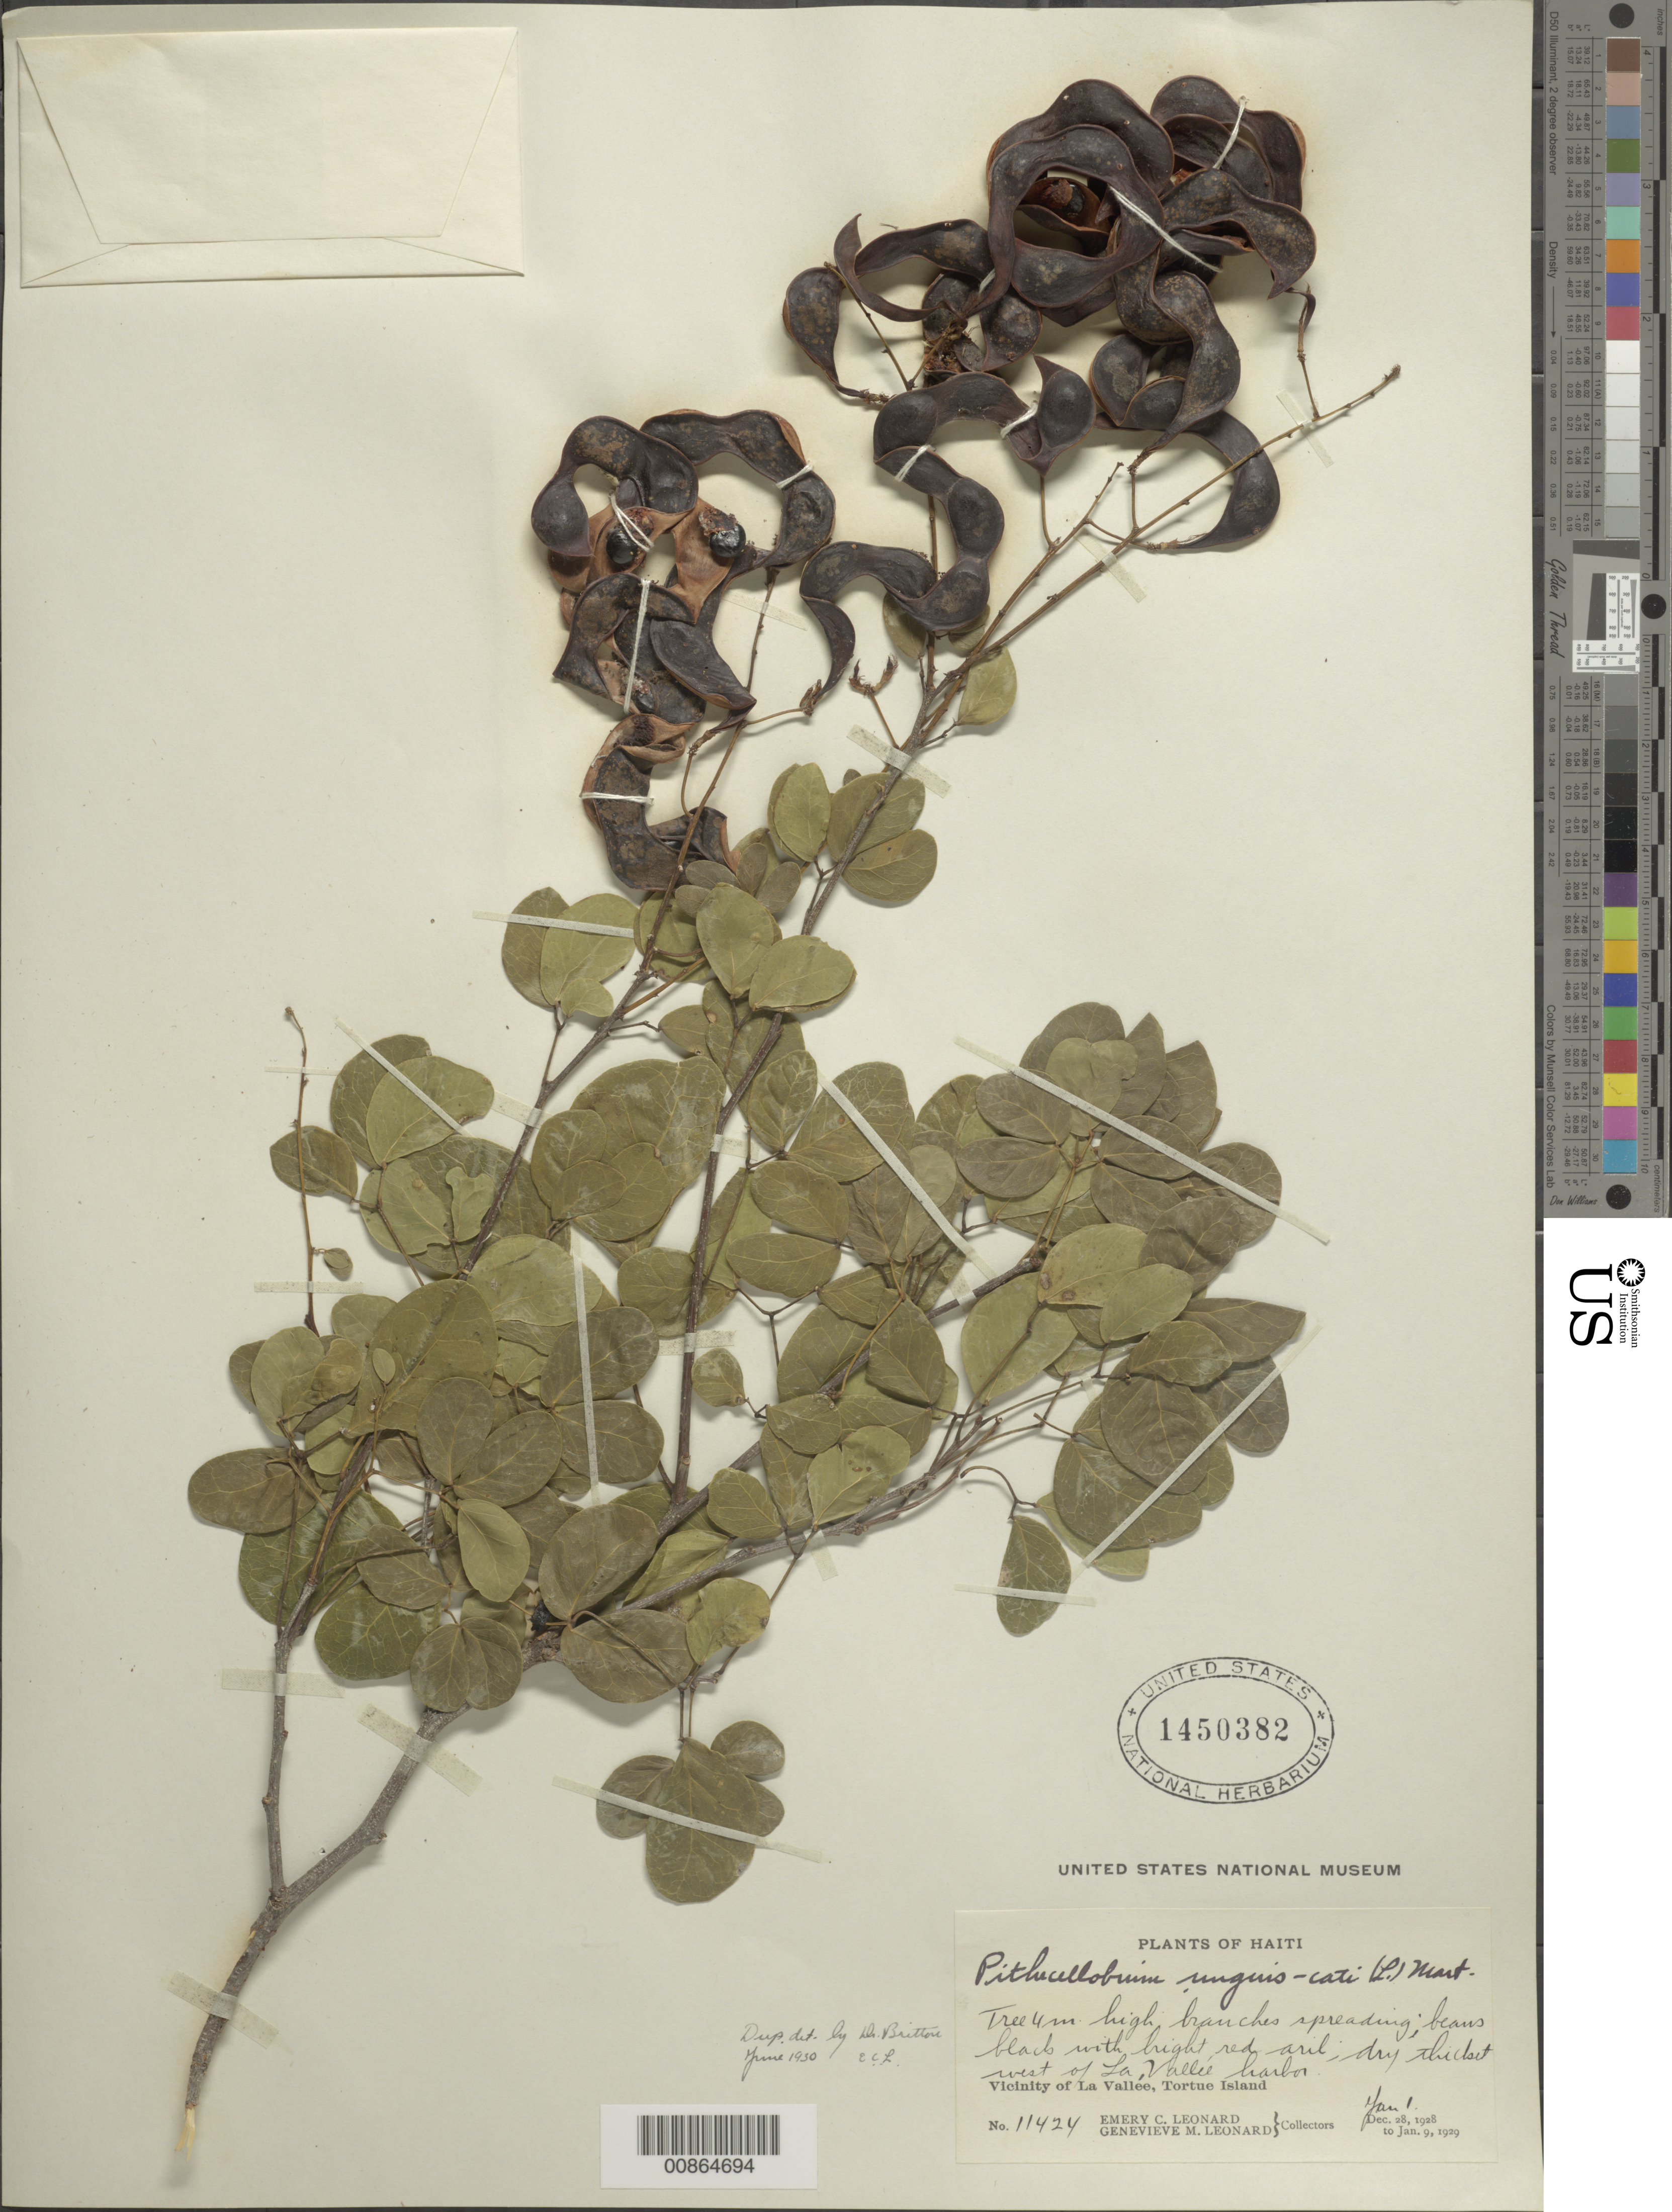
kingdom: Plantae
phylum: Tracheophyta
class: Magnoliopsida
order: Fabales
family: Fabaceae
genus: Pithecellobium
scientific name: Pithecellobium unguis-cati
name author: (L.) Benth.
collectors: E. C. Leonard & G. M. Leonard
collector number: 11424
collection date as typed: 01 Jan 1929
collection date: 1929-01-01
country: Haiti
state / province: Nord-Óuest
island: Île de la Tortue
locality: Vicinity of La Vallée, Tortue Island. West of La Vallée harbor.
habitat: Dry thicket.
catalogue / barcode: US 1450382